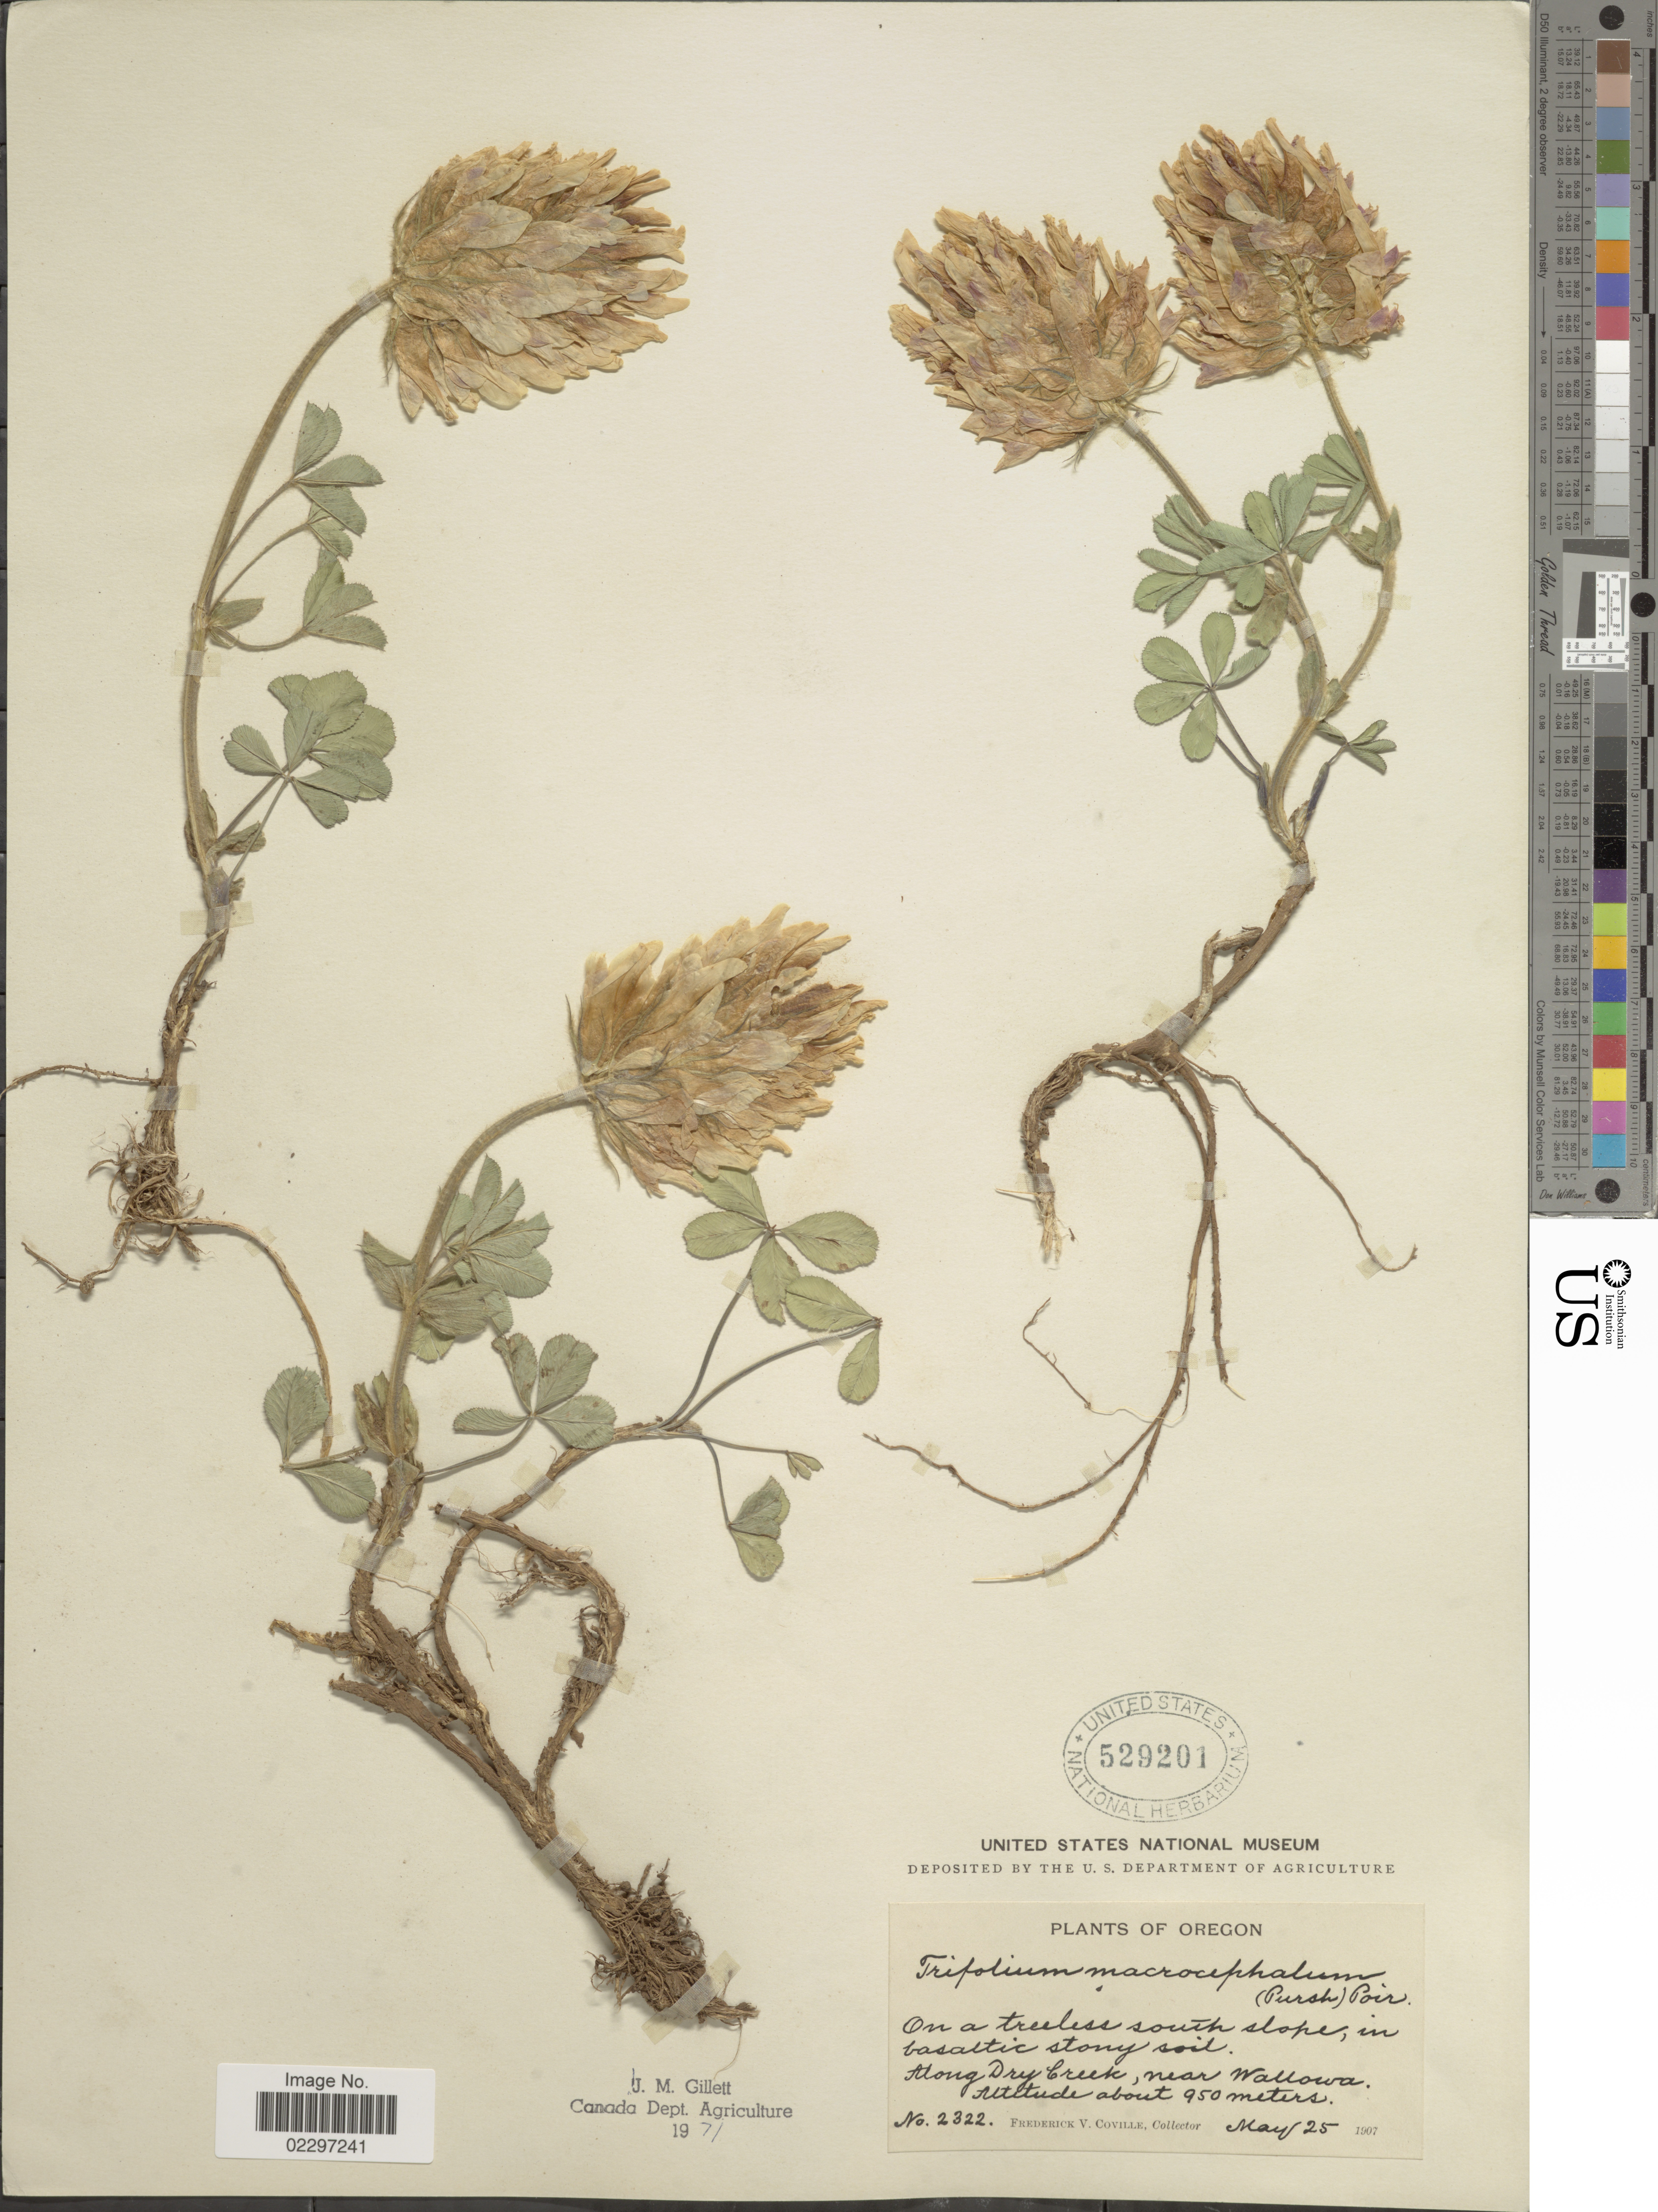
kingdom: Plantae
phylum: Tracheophyta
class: Magnoliopsida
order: Fabales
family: Fabaceae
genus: Trifolium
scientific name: Trifolium macrocephalum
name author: (Pursh) Poir.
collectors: F. V. Coville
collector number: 2322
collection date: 1907-05-25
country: United States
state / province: Oregon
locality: Along Dry Creek, near Wallowa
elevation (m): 950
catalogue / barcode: US 529201